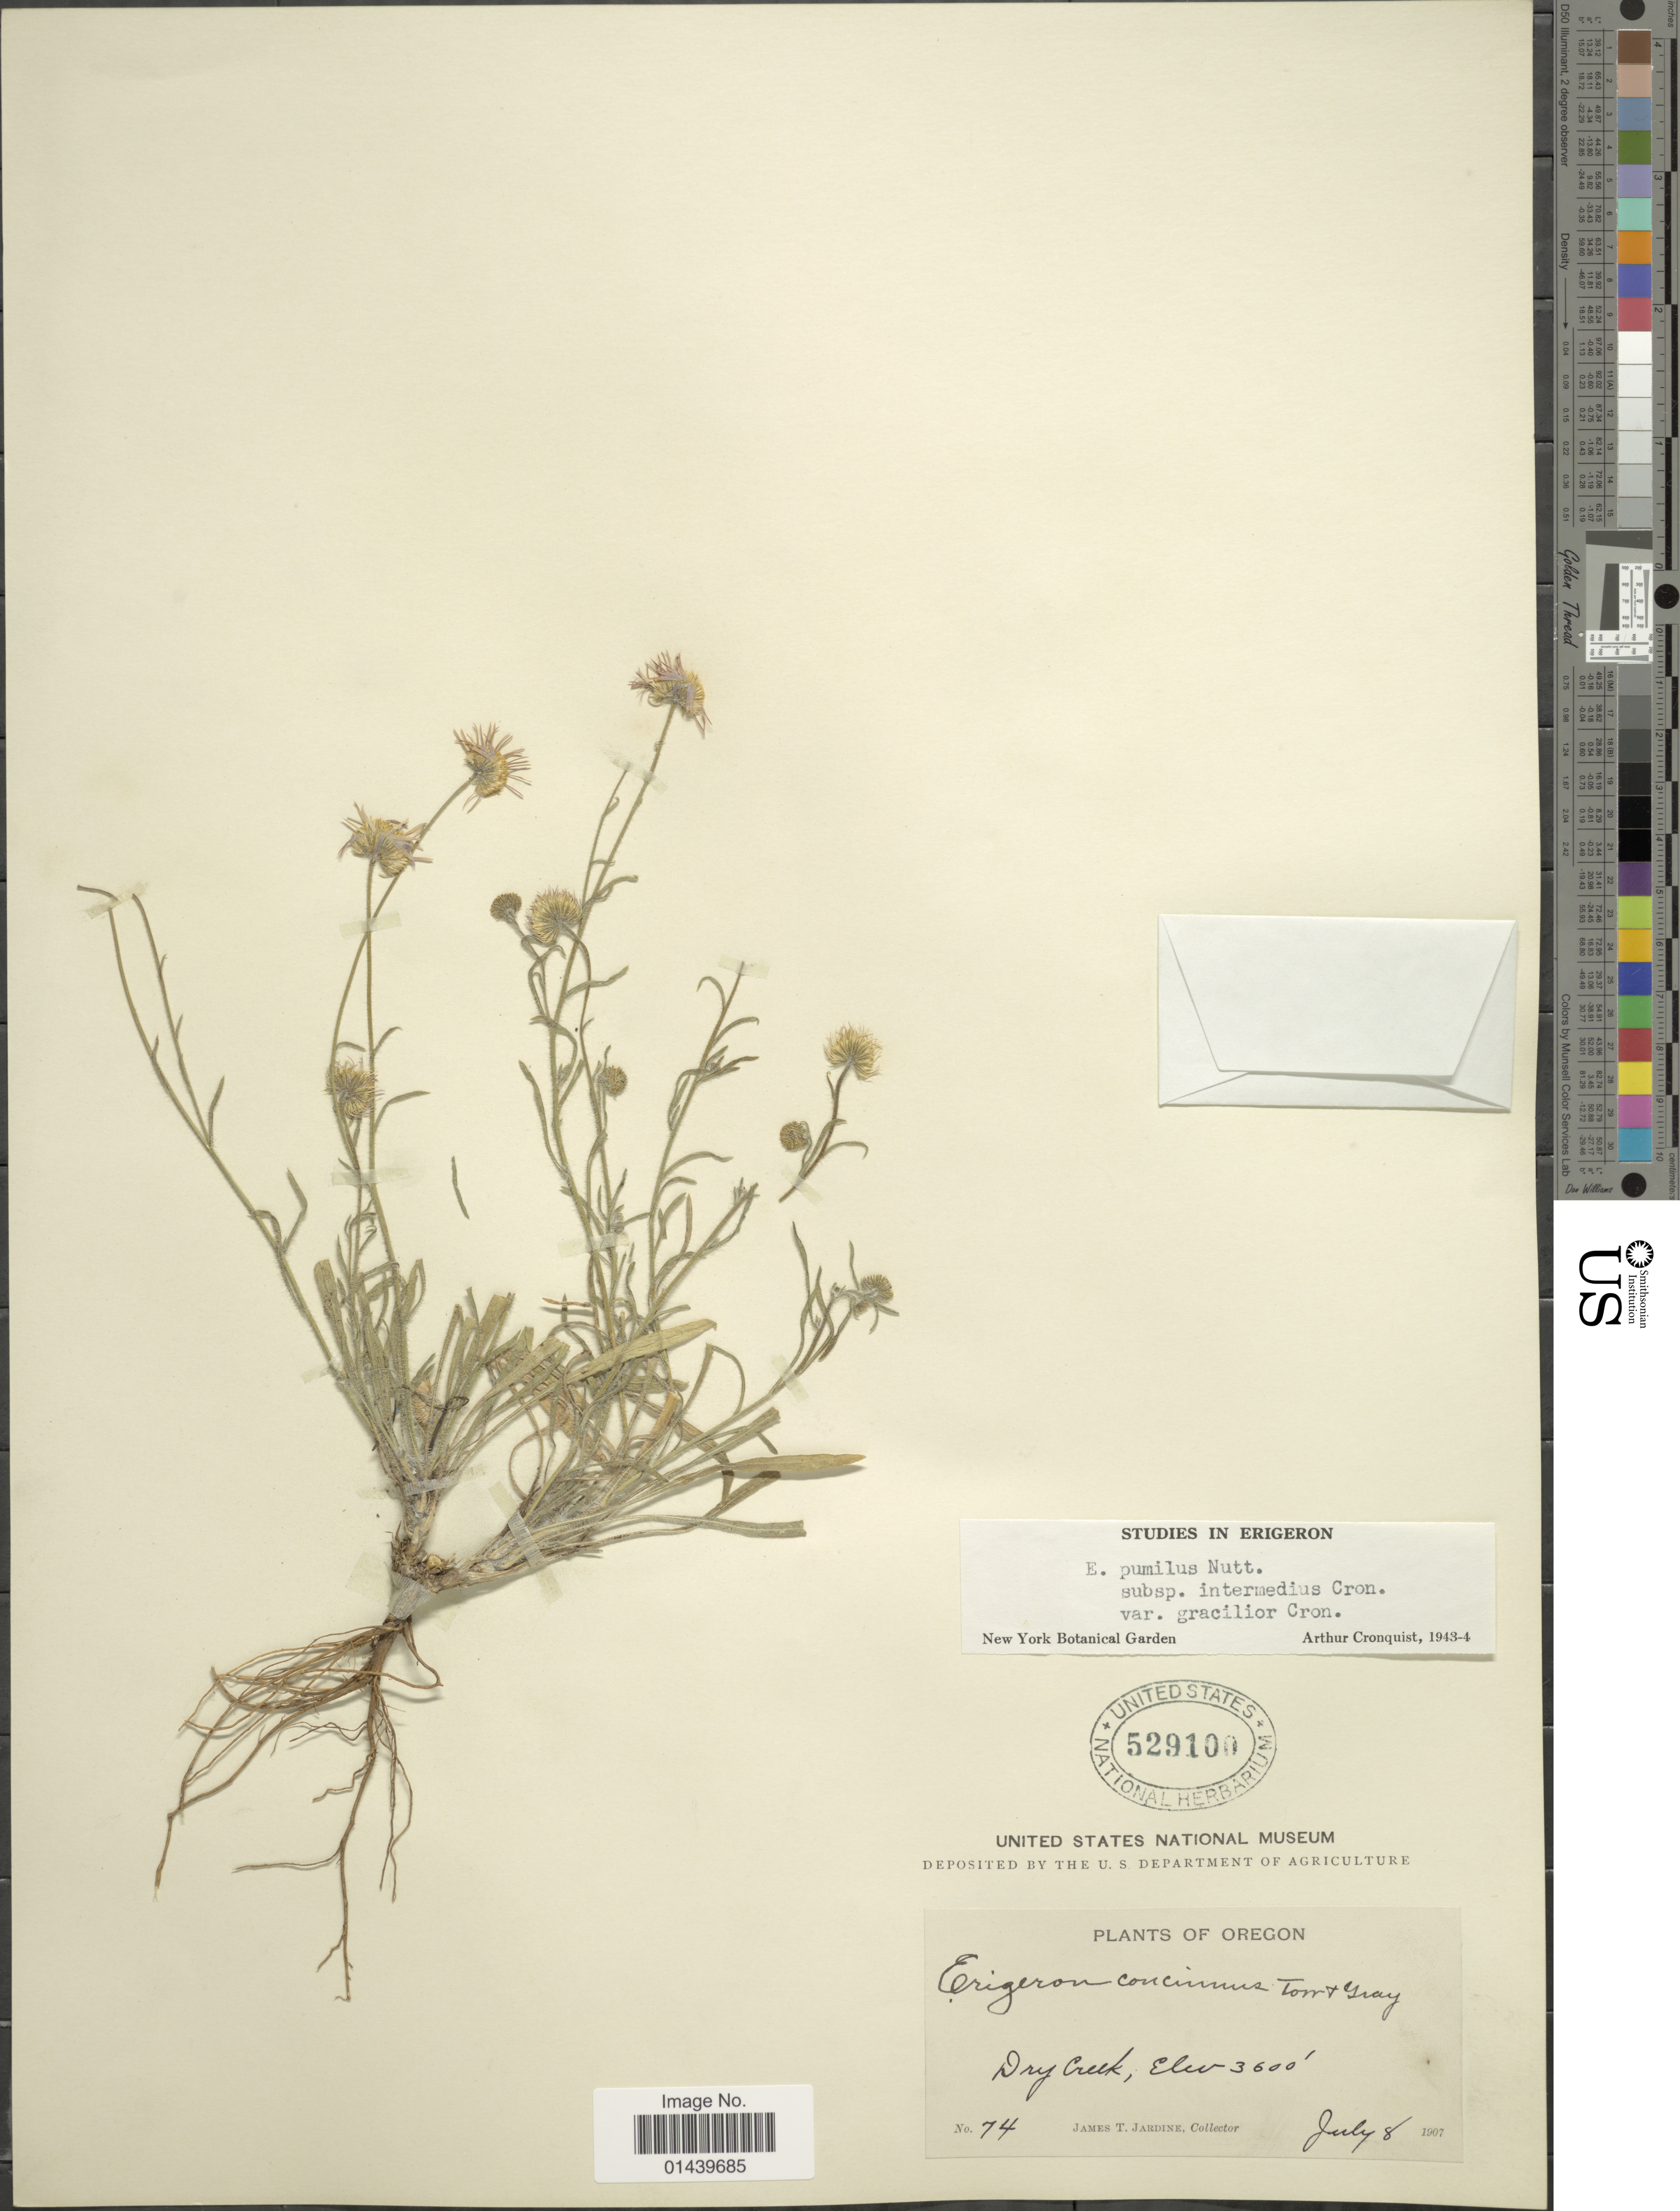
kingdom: Plantae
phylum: Tracheophyta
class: Magnoliopsida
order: Asterales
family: Asteraceae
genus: Erigeron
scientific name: Erigeron pumilus var. gracilior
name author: Cronq.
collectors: J. T. Jardine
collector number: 74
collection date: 1907-07-08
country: United States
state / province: Oregon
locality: Dry Creek.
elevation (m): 1097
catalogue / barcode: US 529100